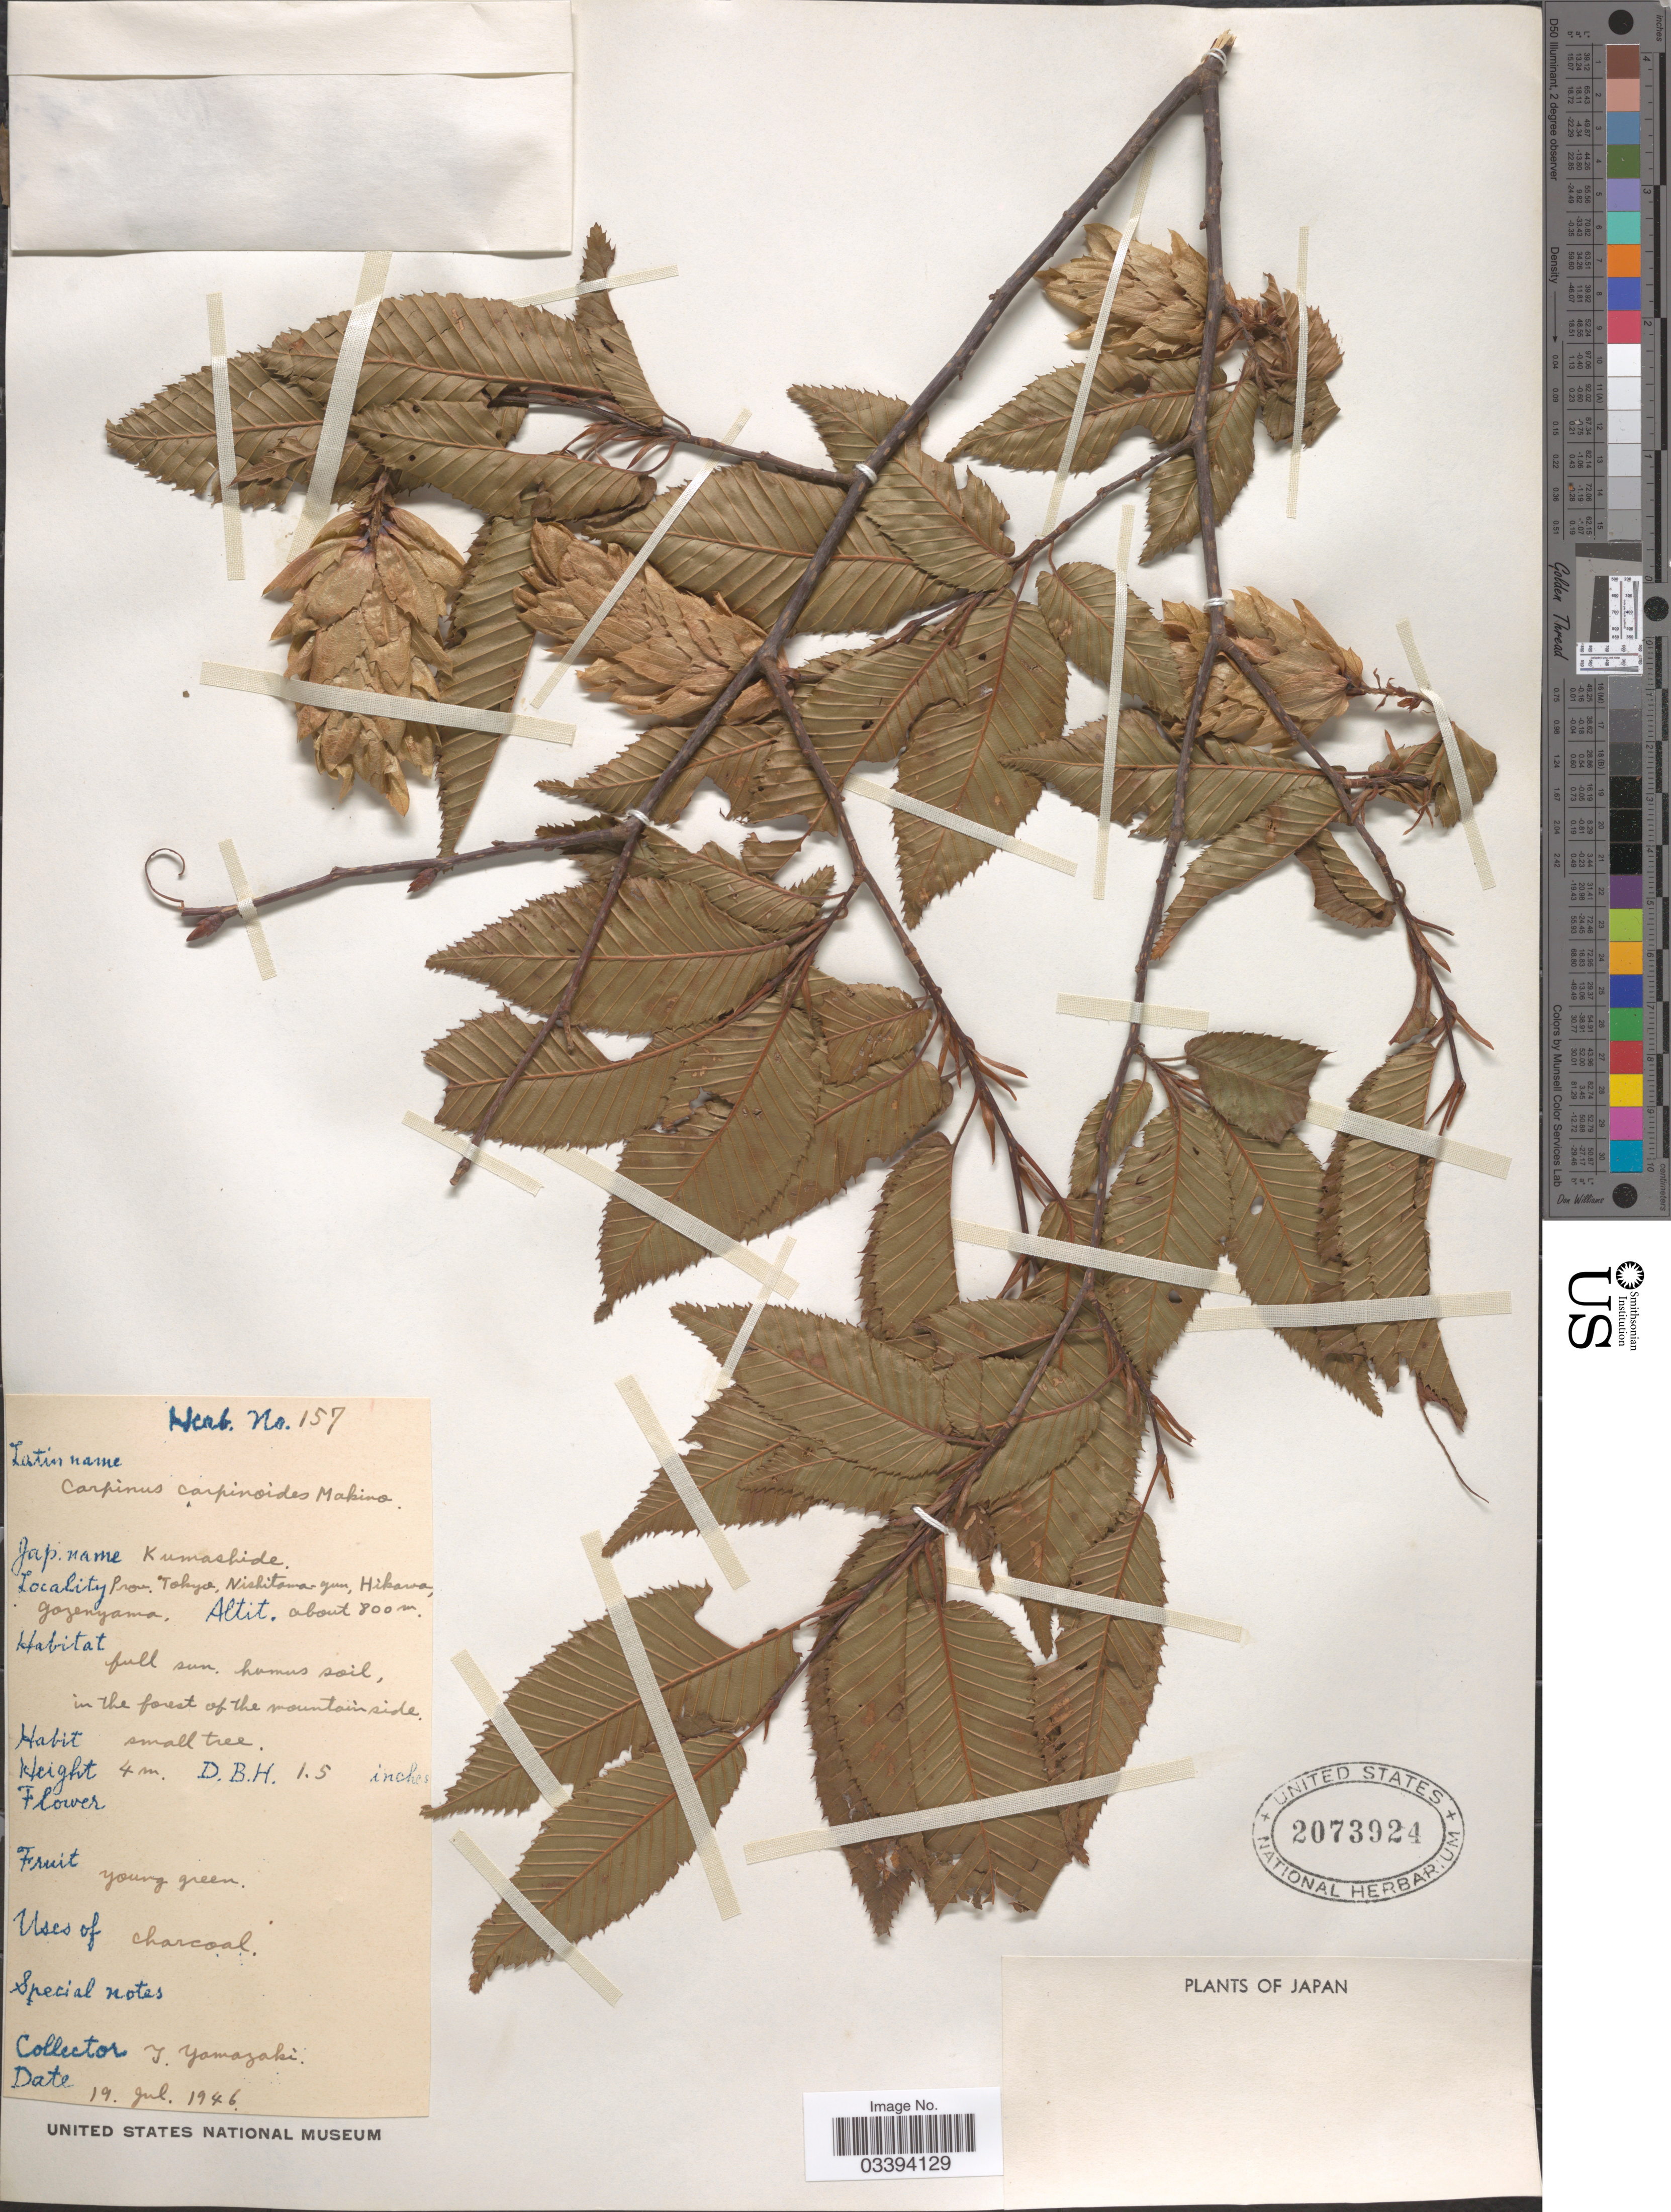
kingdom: Plantae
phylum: Tracheophyta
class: Magnoliopsida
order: Fagales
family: Betulaceae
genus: Carpinus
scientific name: Carpinus carpinoides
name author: Makino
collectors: T. Yamazaki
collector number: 157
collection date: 1946-07-19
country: Japan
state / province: Tokyo, Federal City of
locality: Prov. Tokyo, Nishitama-yun, Hikawa, gozenyama.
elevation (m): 800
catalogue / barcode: US 2073924